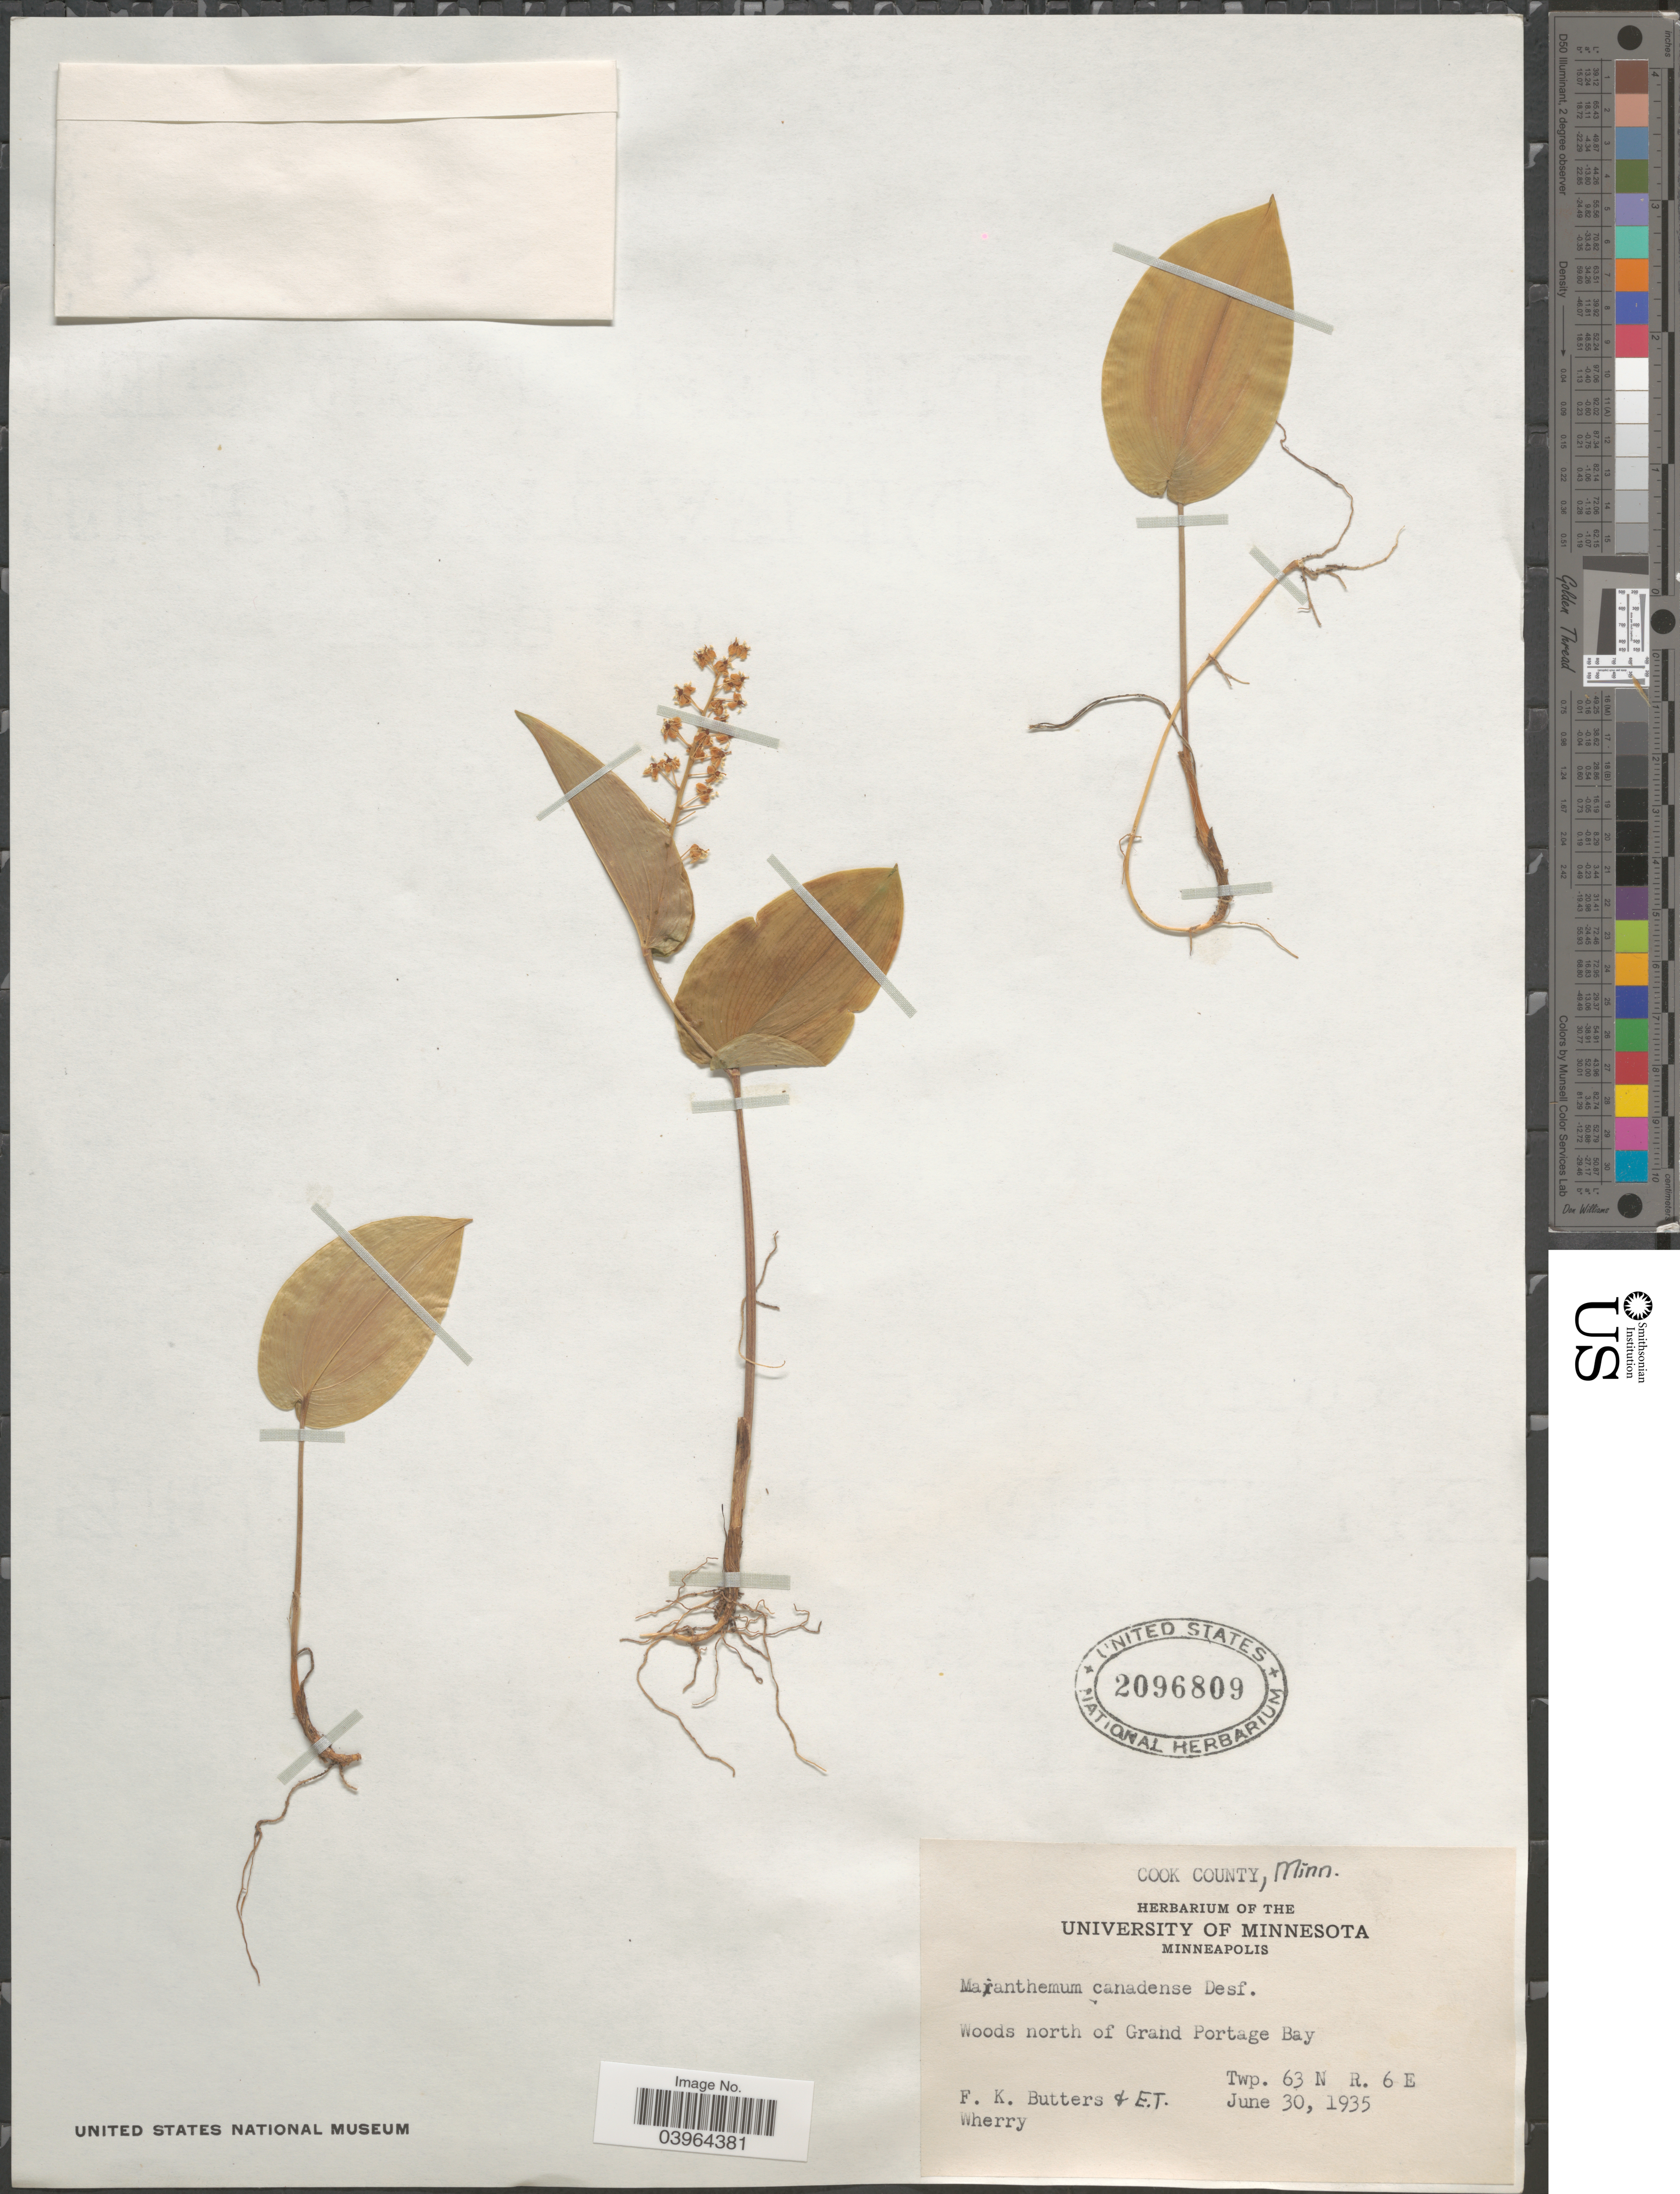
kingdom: Plantae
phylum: Tracheophyta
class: Liliopsida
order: Asparagales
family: Asparagaceae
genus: Maianthemum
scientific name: Maianthemum canadense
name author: Desf.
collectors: F. K. Butters & E. T. Wherry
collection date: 1935-06-30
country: United States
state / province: Minnesota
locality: Cook County. Woods north of Grand Portage Bay. Twp. 63 N R. 6 E.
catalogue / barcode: US 2096809